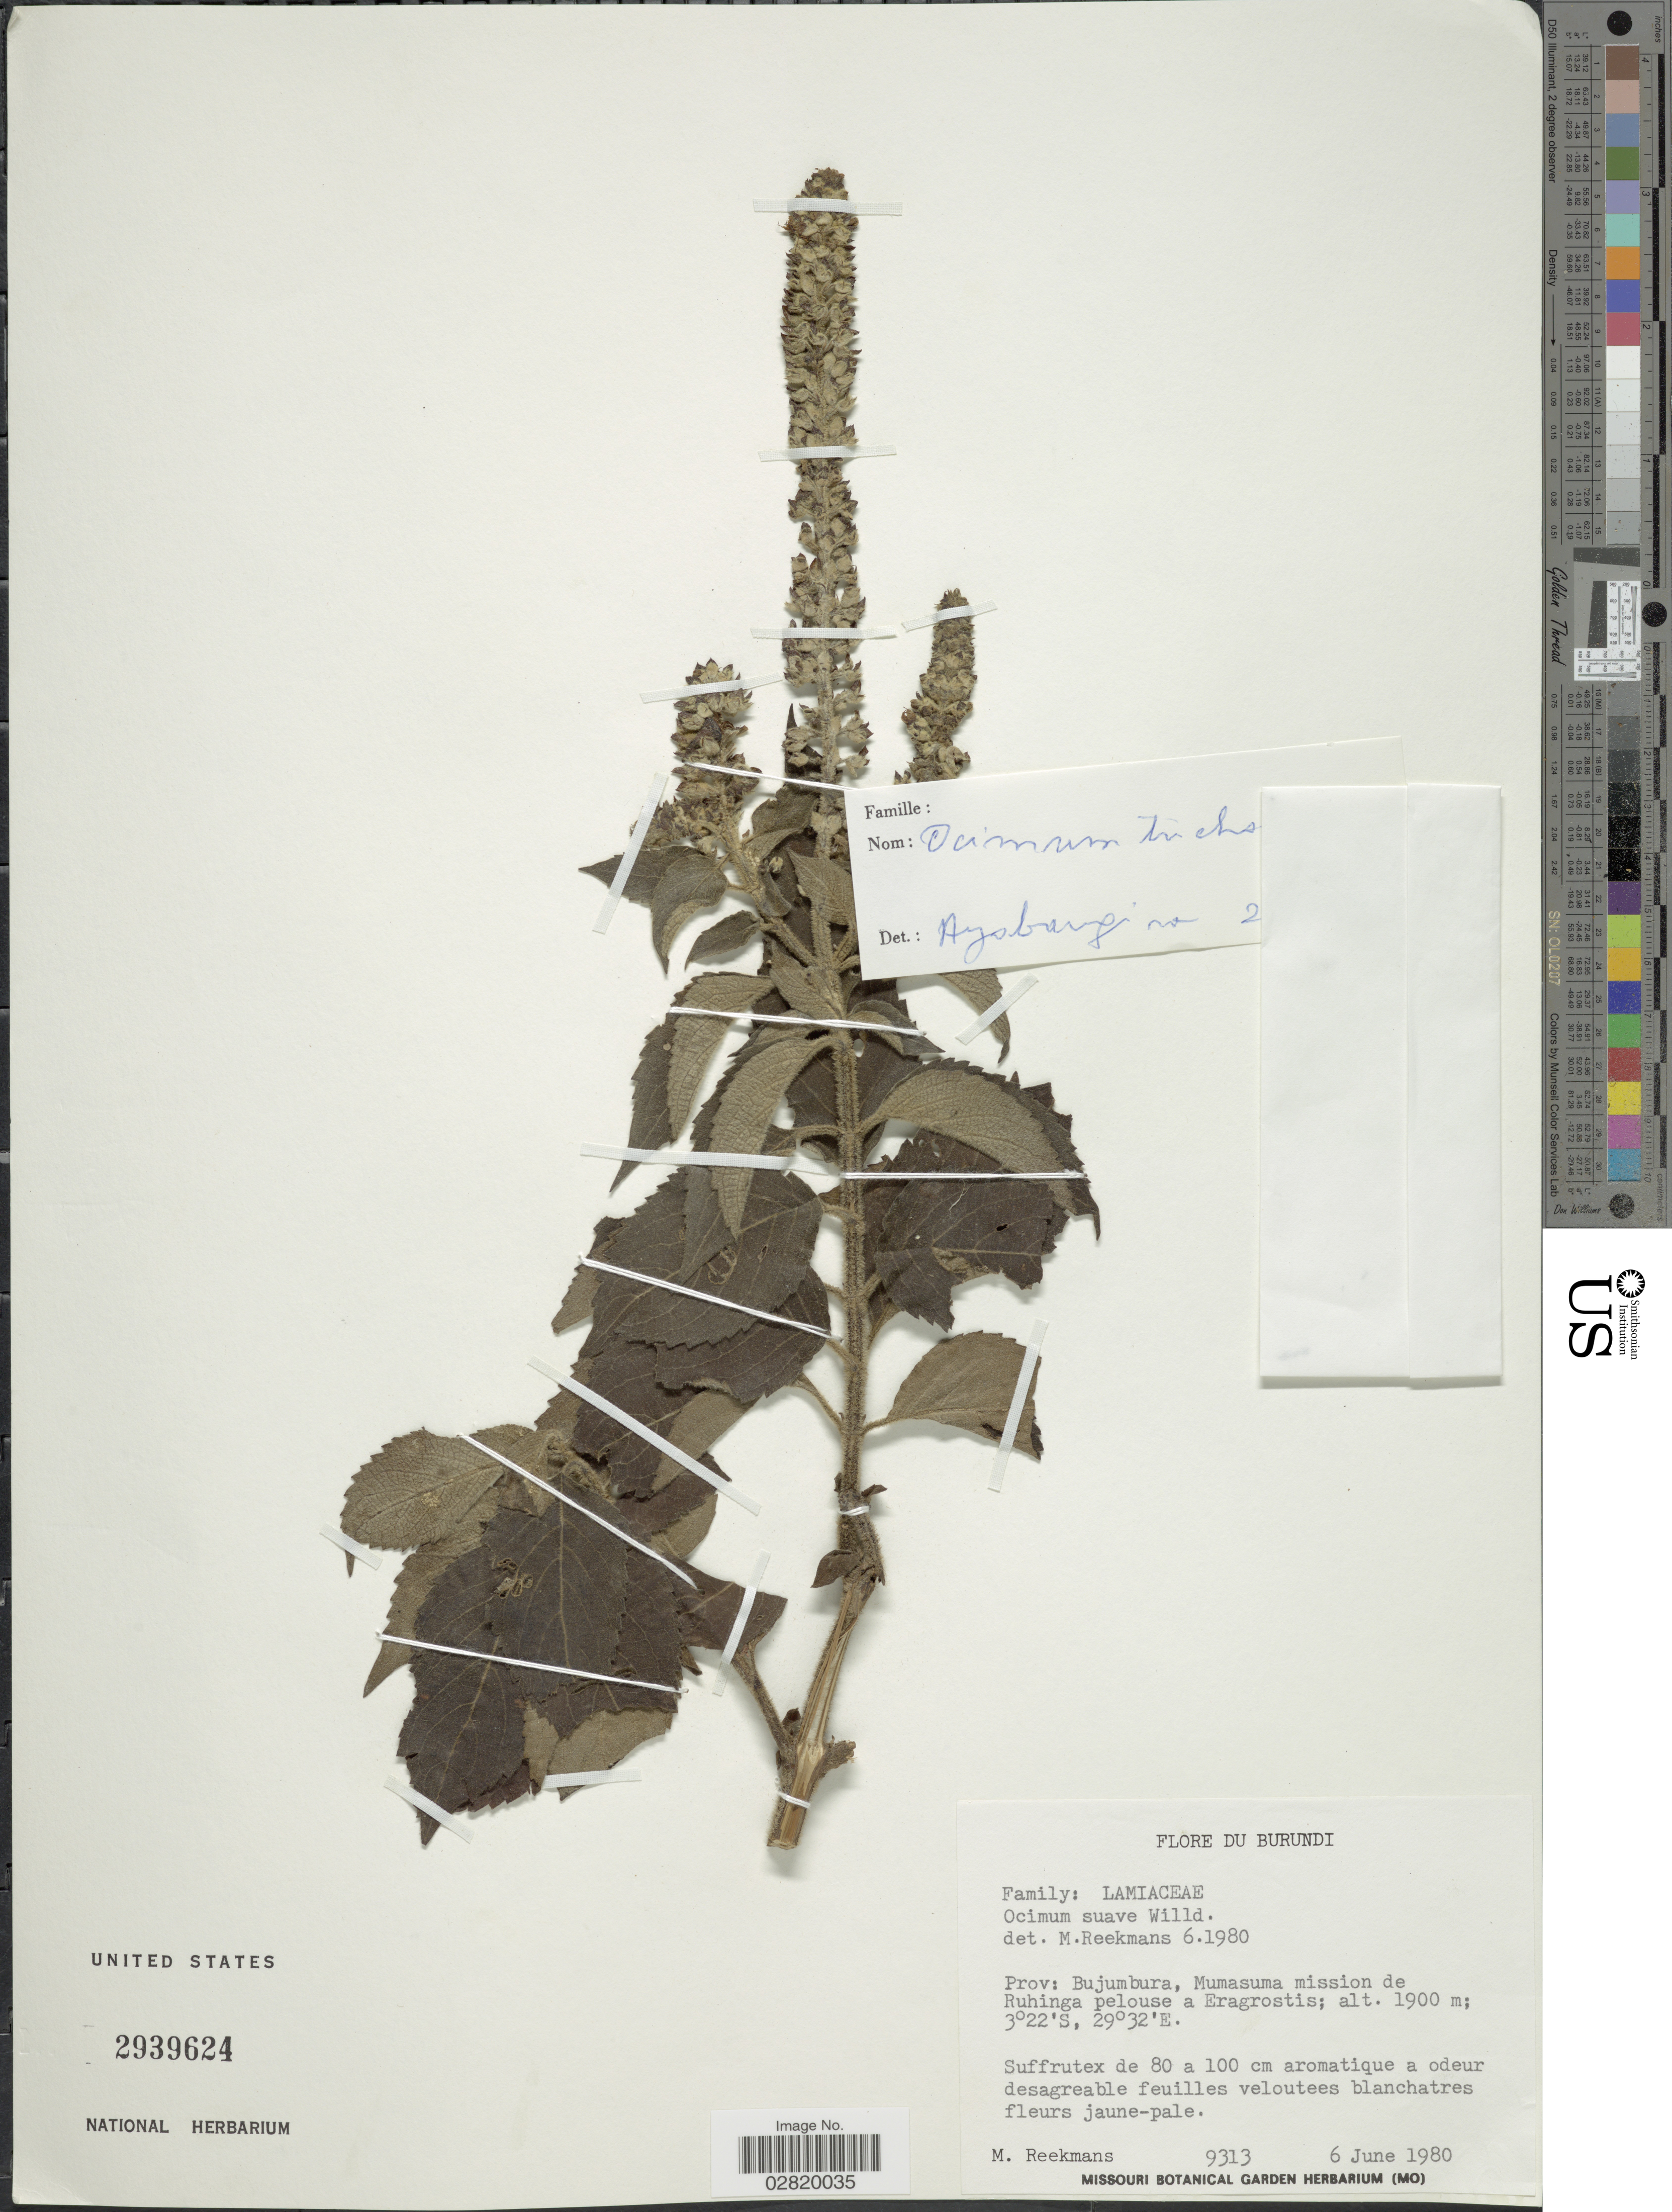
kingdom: Plantae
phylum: Tracheophyta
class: Magnoliopsida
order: Lamiales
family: Lamiaceae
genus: Ocimum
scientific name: Ocimum trichodon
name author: Baker ex Gürke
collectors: M. Reekmans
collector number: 9313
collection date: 1980-06-06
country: Burundi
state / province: Bujumura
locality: Mumasuma mission de Ruhinga pelouse a Eragrostis.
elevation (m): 1900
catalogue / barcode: US 2939624